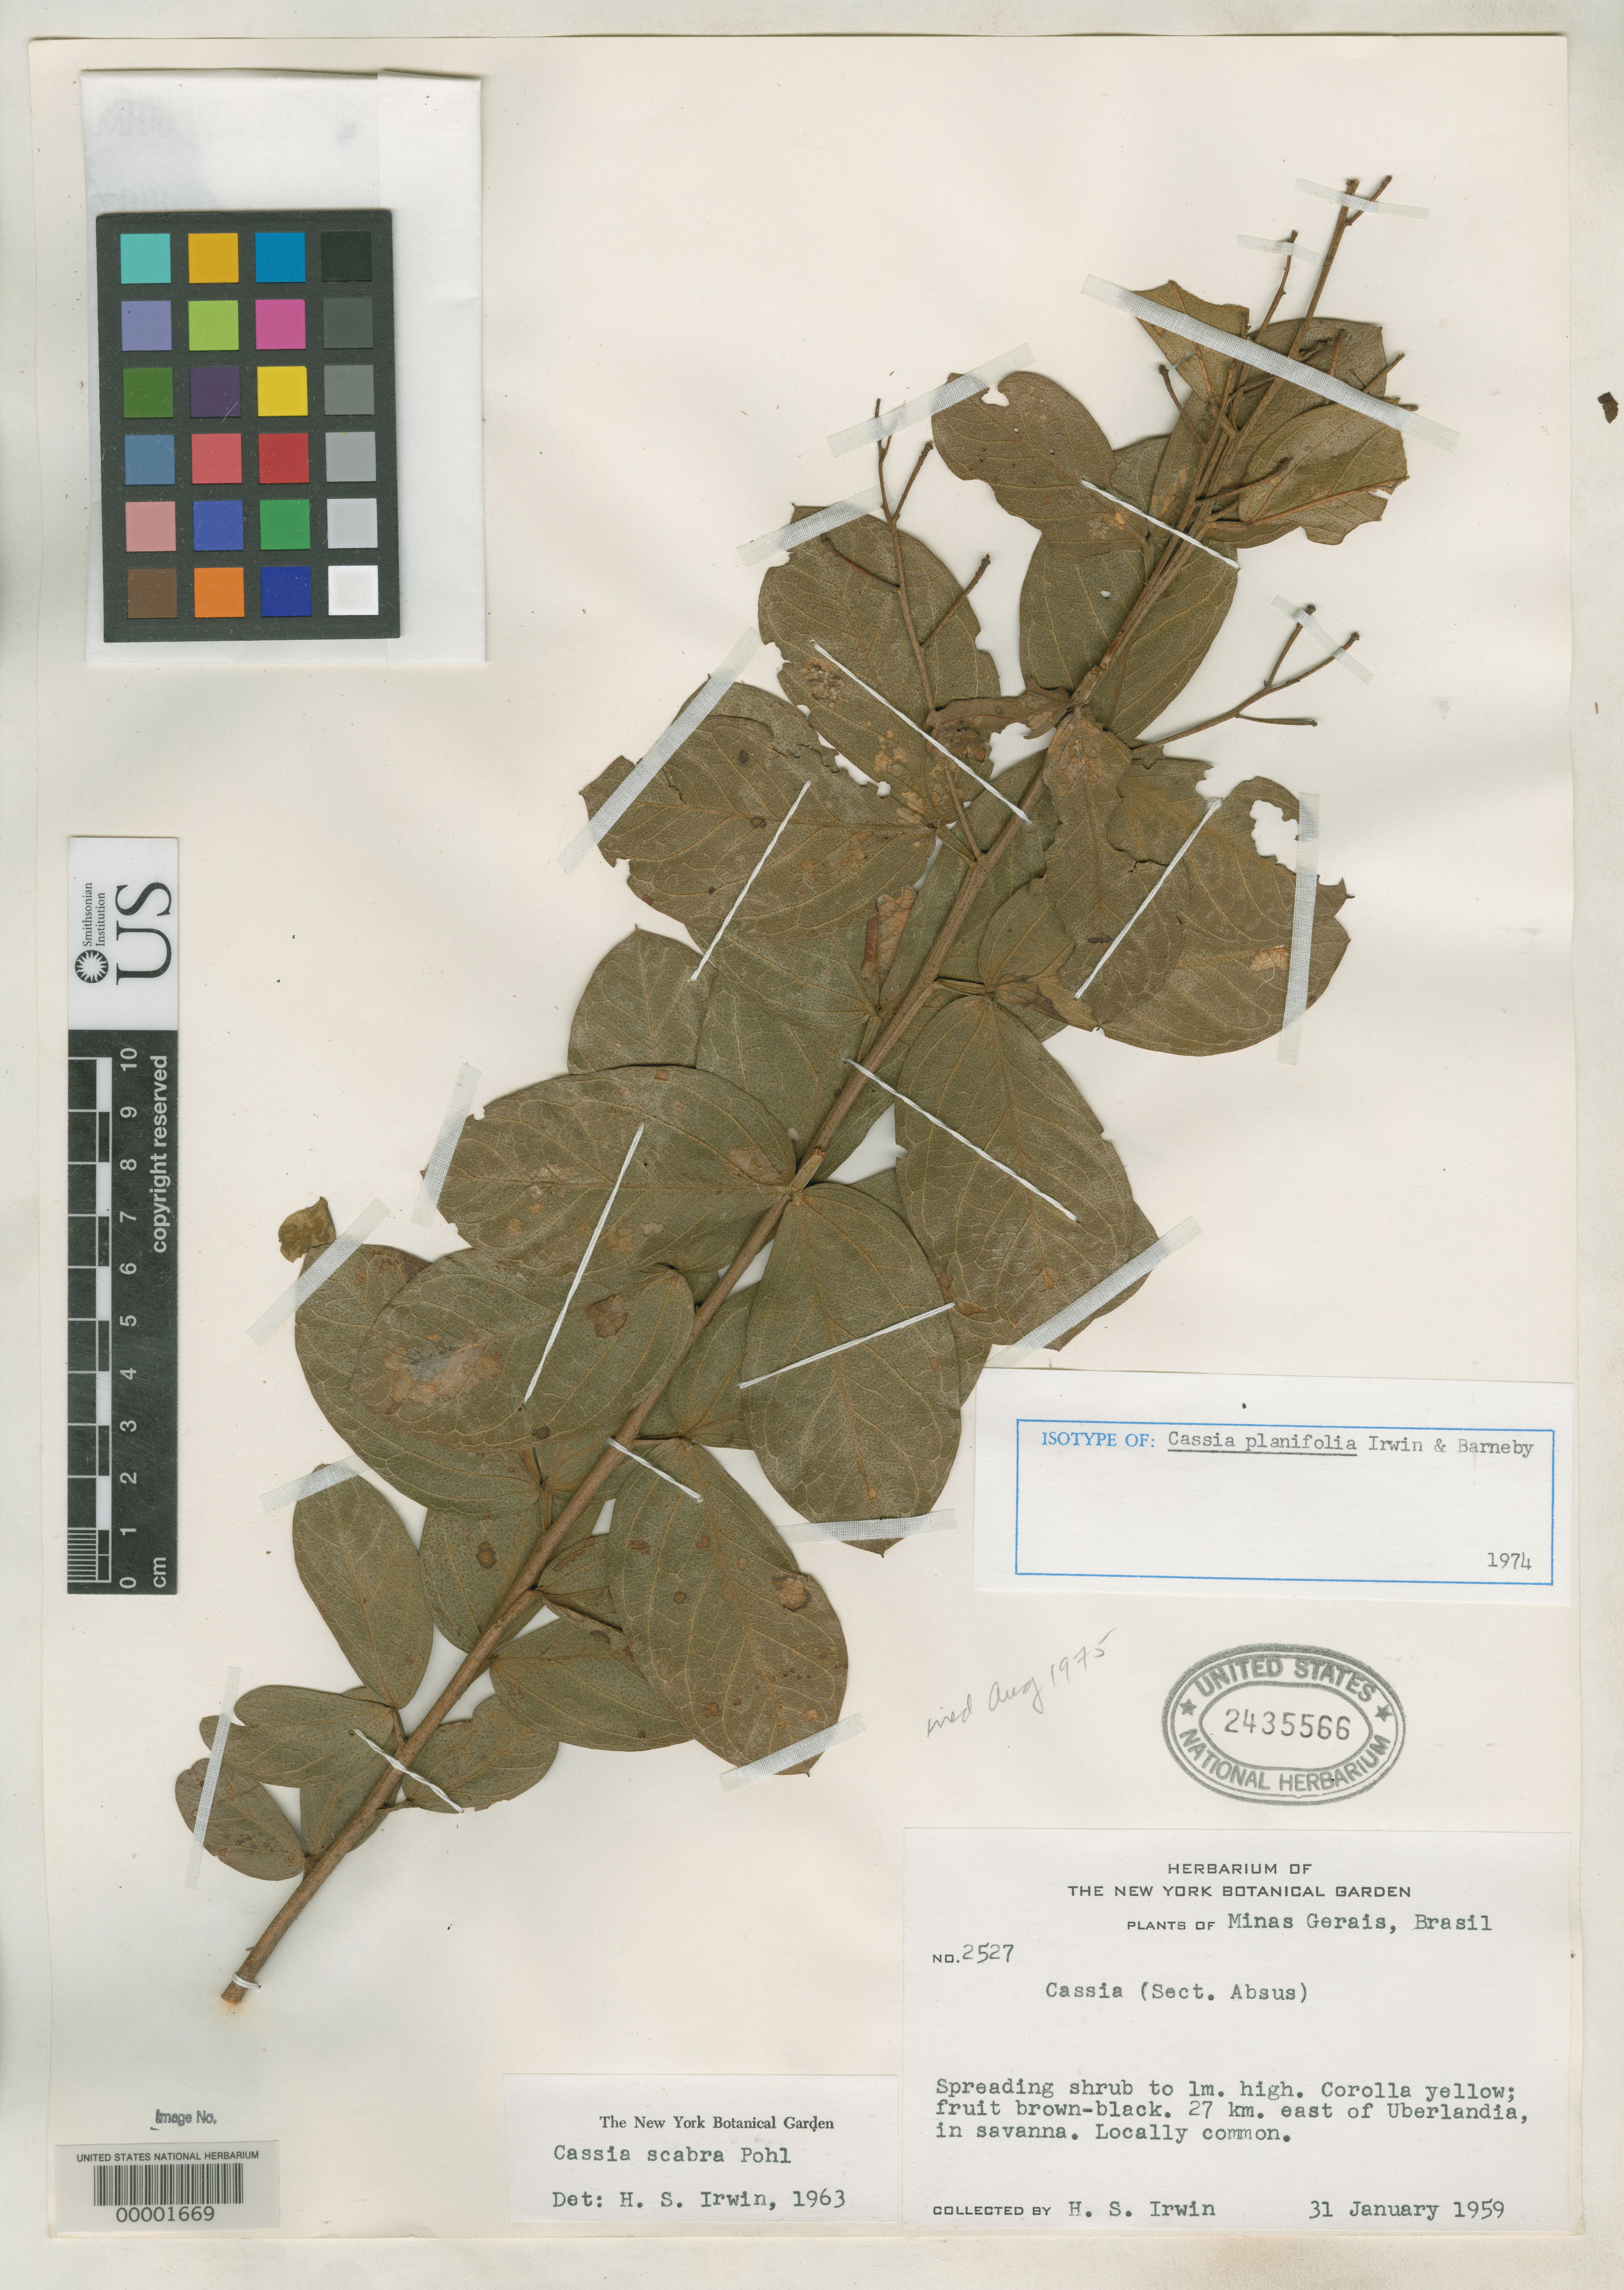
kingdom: Plantae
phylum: Tracheophyta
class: Magnoliopsida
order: Fabales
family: Fabaceae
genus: Cassia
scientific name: Cassia planifolia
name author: H.S. Irwin & Barneby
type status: Isotype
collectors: H. Irwin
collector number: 2527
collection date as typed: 31 Jan 1959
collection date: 1959-01-31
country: Brazil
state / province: Minas Gerais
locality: SE of Uberlandia on road to Altos Campos.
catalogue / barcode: US 2435566